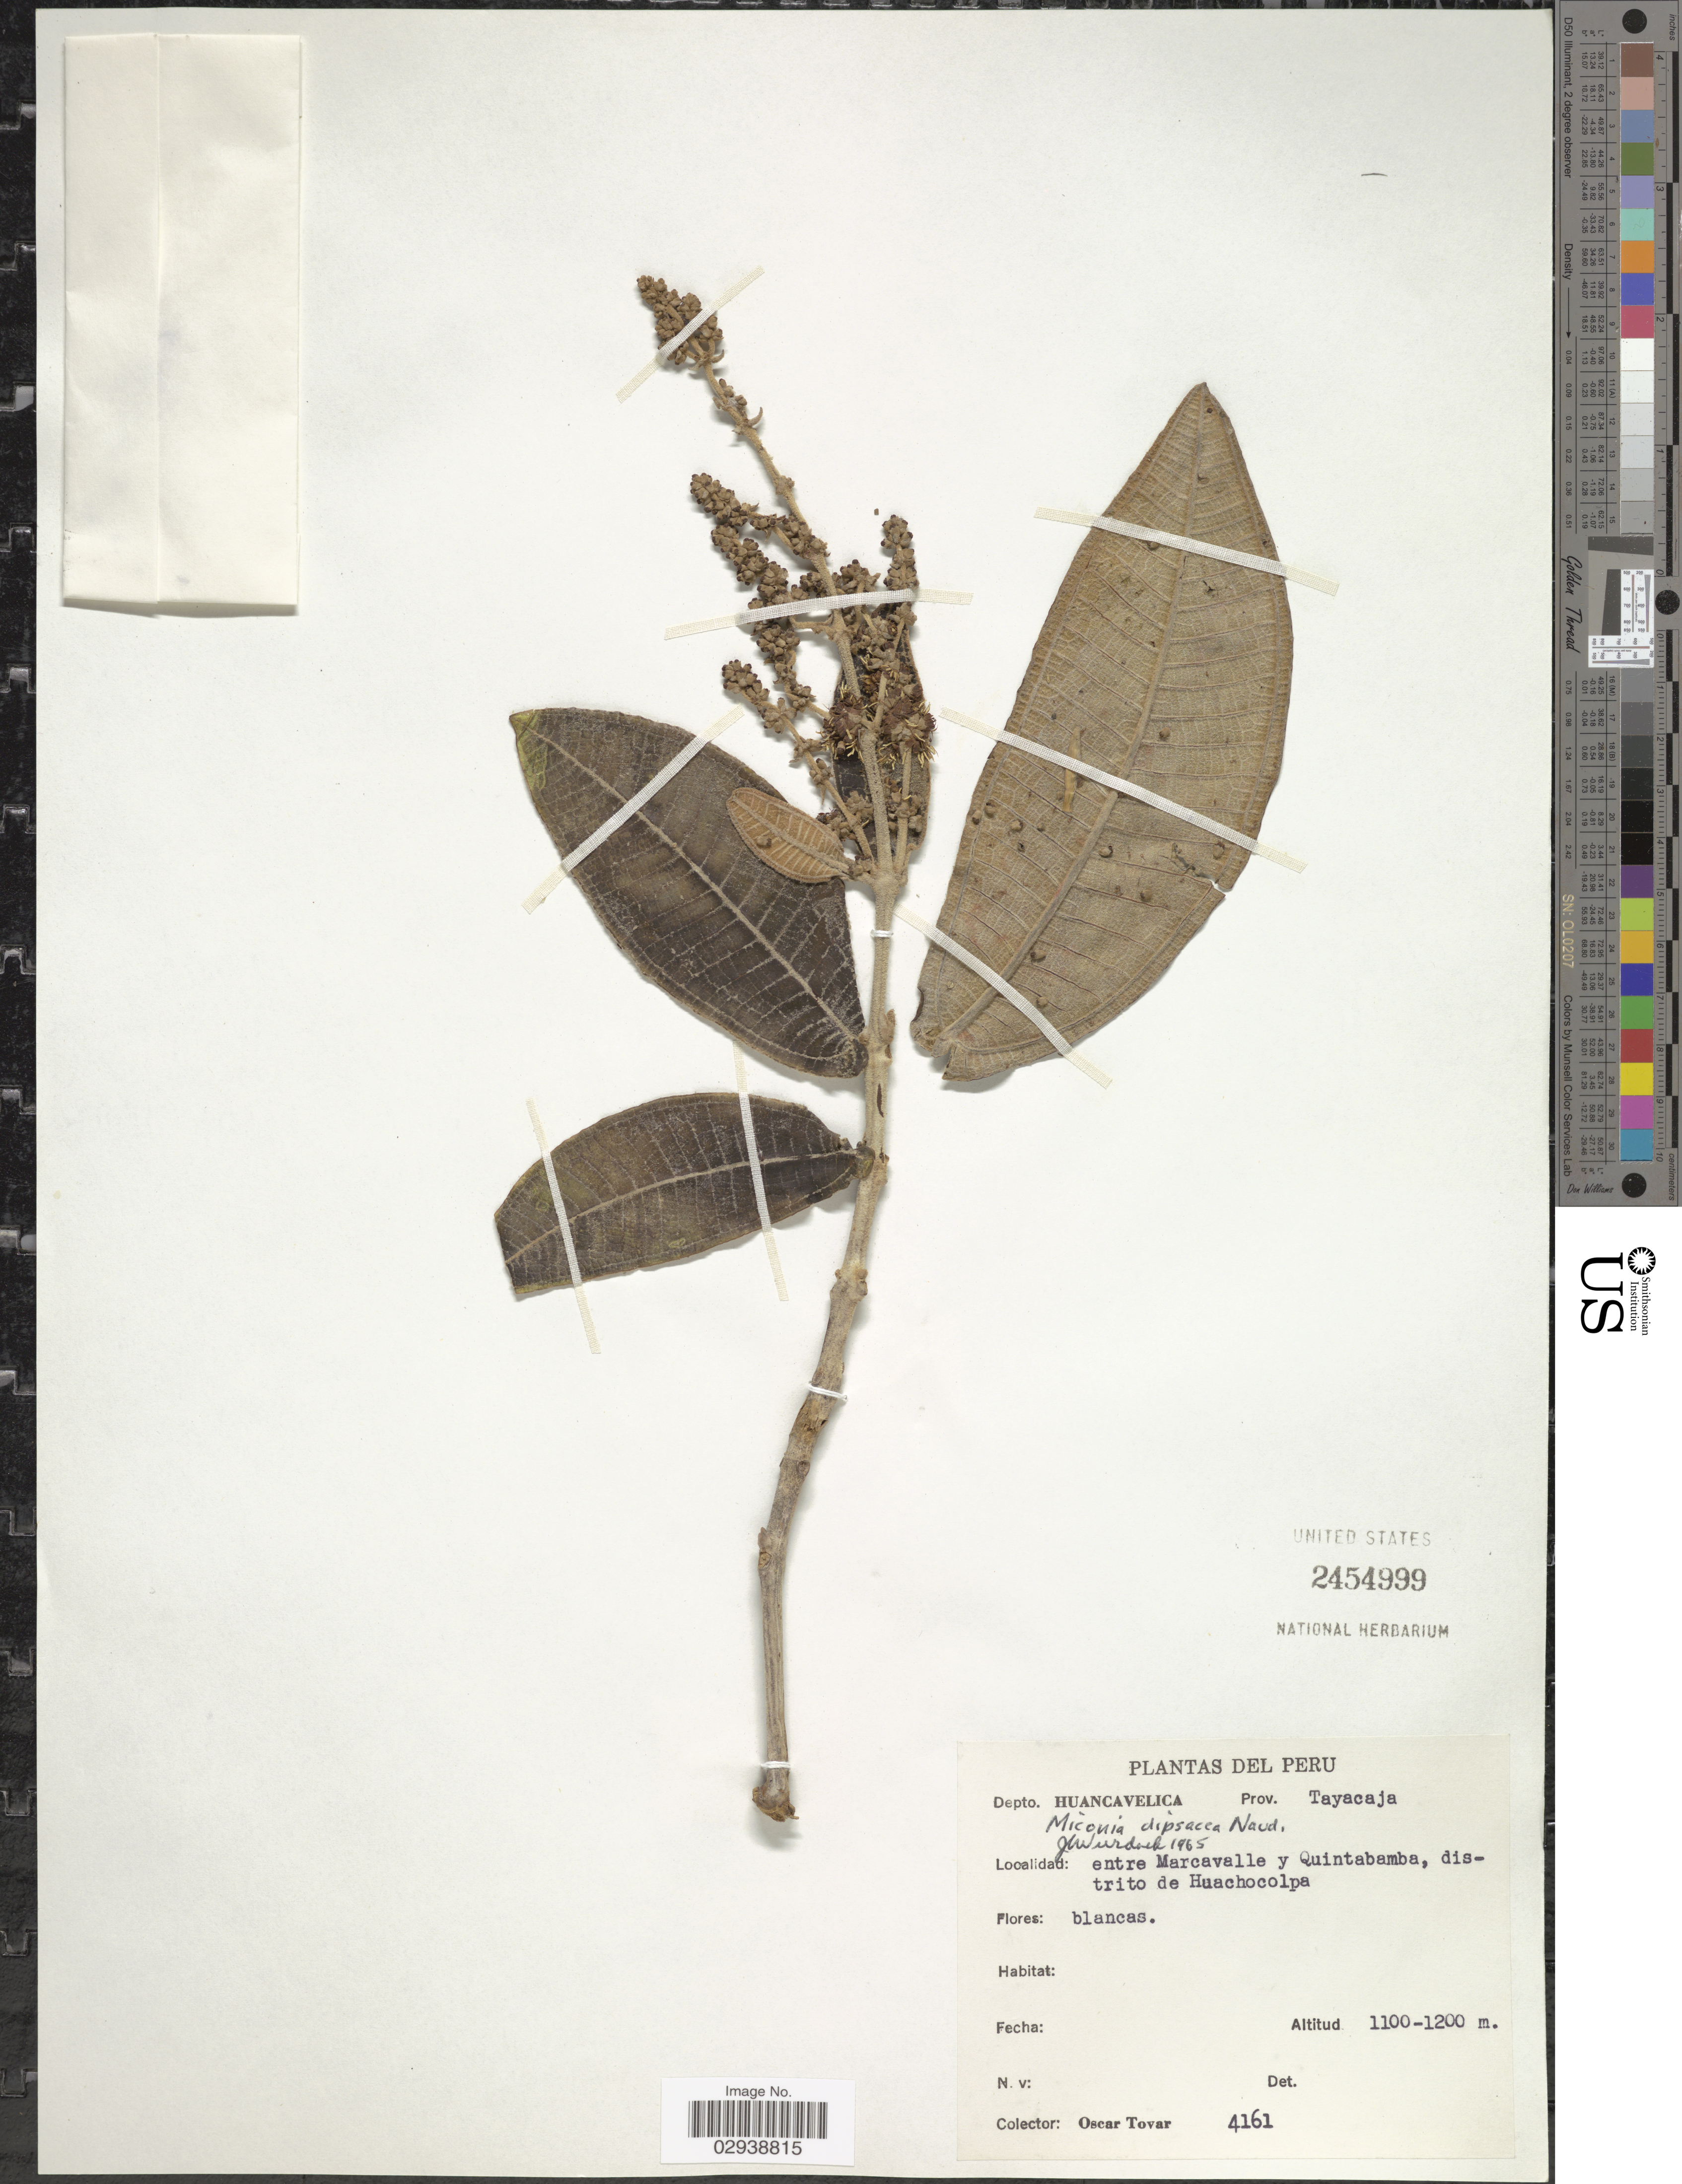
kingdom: Plantae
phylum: Tracheophyta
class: Magnoliopsida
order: Myrtales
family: Melastomataceae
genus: Miconia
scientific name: Miconia dipsacea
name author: Naudin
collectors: Ó. Tovar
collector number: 4161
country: Peru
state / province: Huancavelica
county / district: Tayacaja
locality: Depto. Huancavelica, Prov. Tayacaja, entre Marcavalle y Quintabamba, distrito de Huachocolpa.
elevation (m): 1100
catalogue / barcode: US 2454999